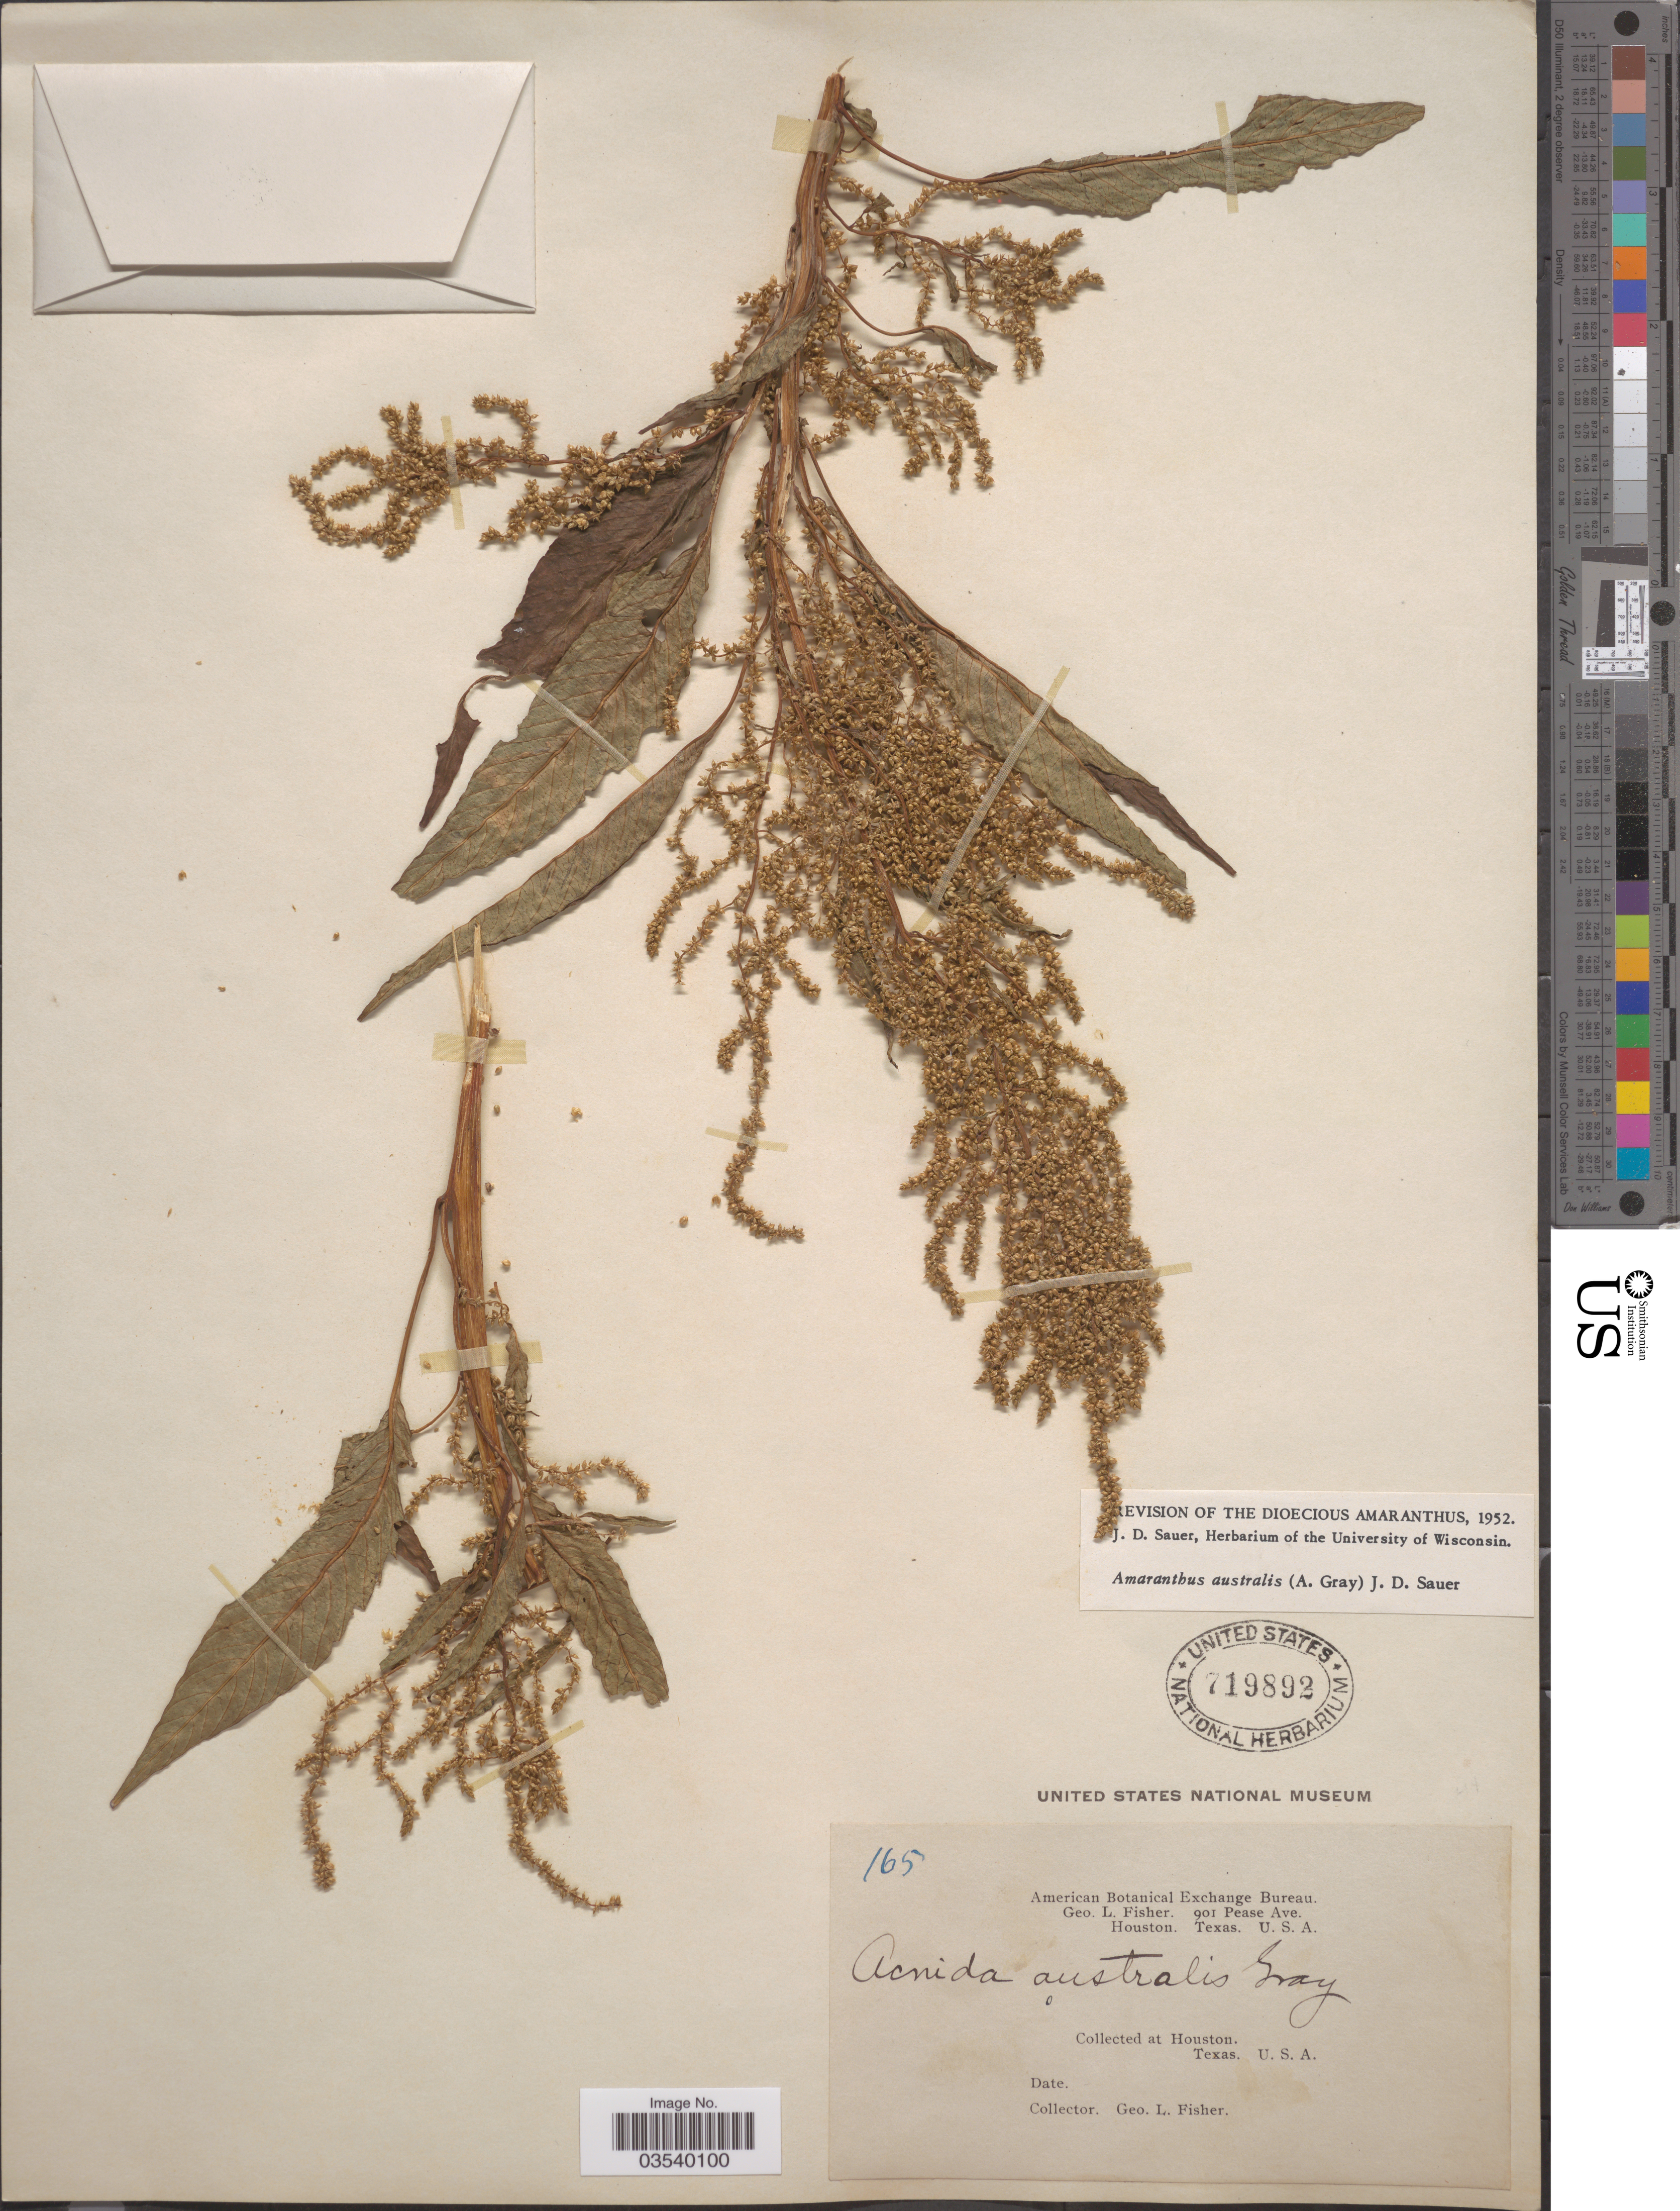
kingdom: Plantae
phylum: Tracheophyta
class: Magnoliopsida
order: Caryophyllales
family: Amaranthaceae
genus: Amaranthus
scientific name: Amaranthus australis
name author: (A. Gray) J.D. Sauer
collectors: G. L. Fisher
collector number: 165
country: United States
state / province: Texas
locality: Houston.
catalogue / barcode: US 719892